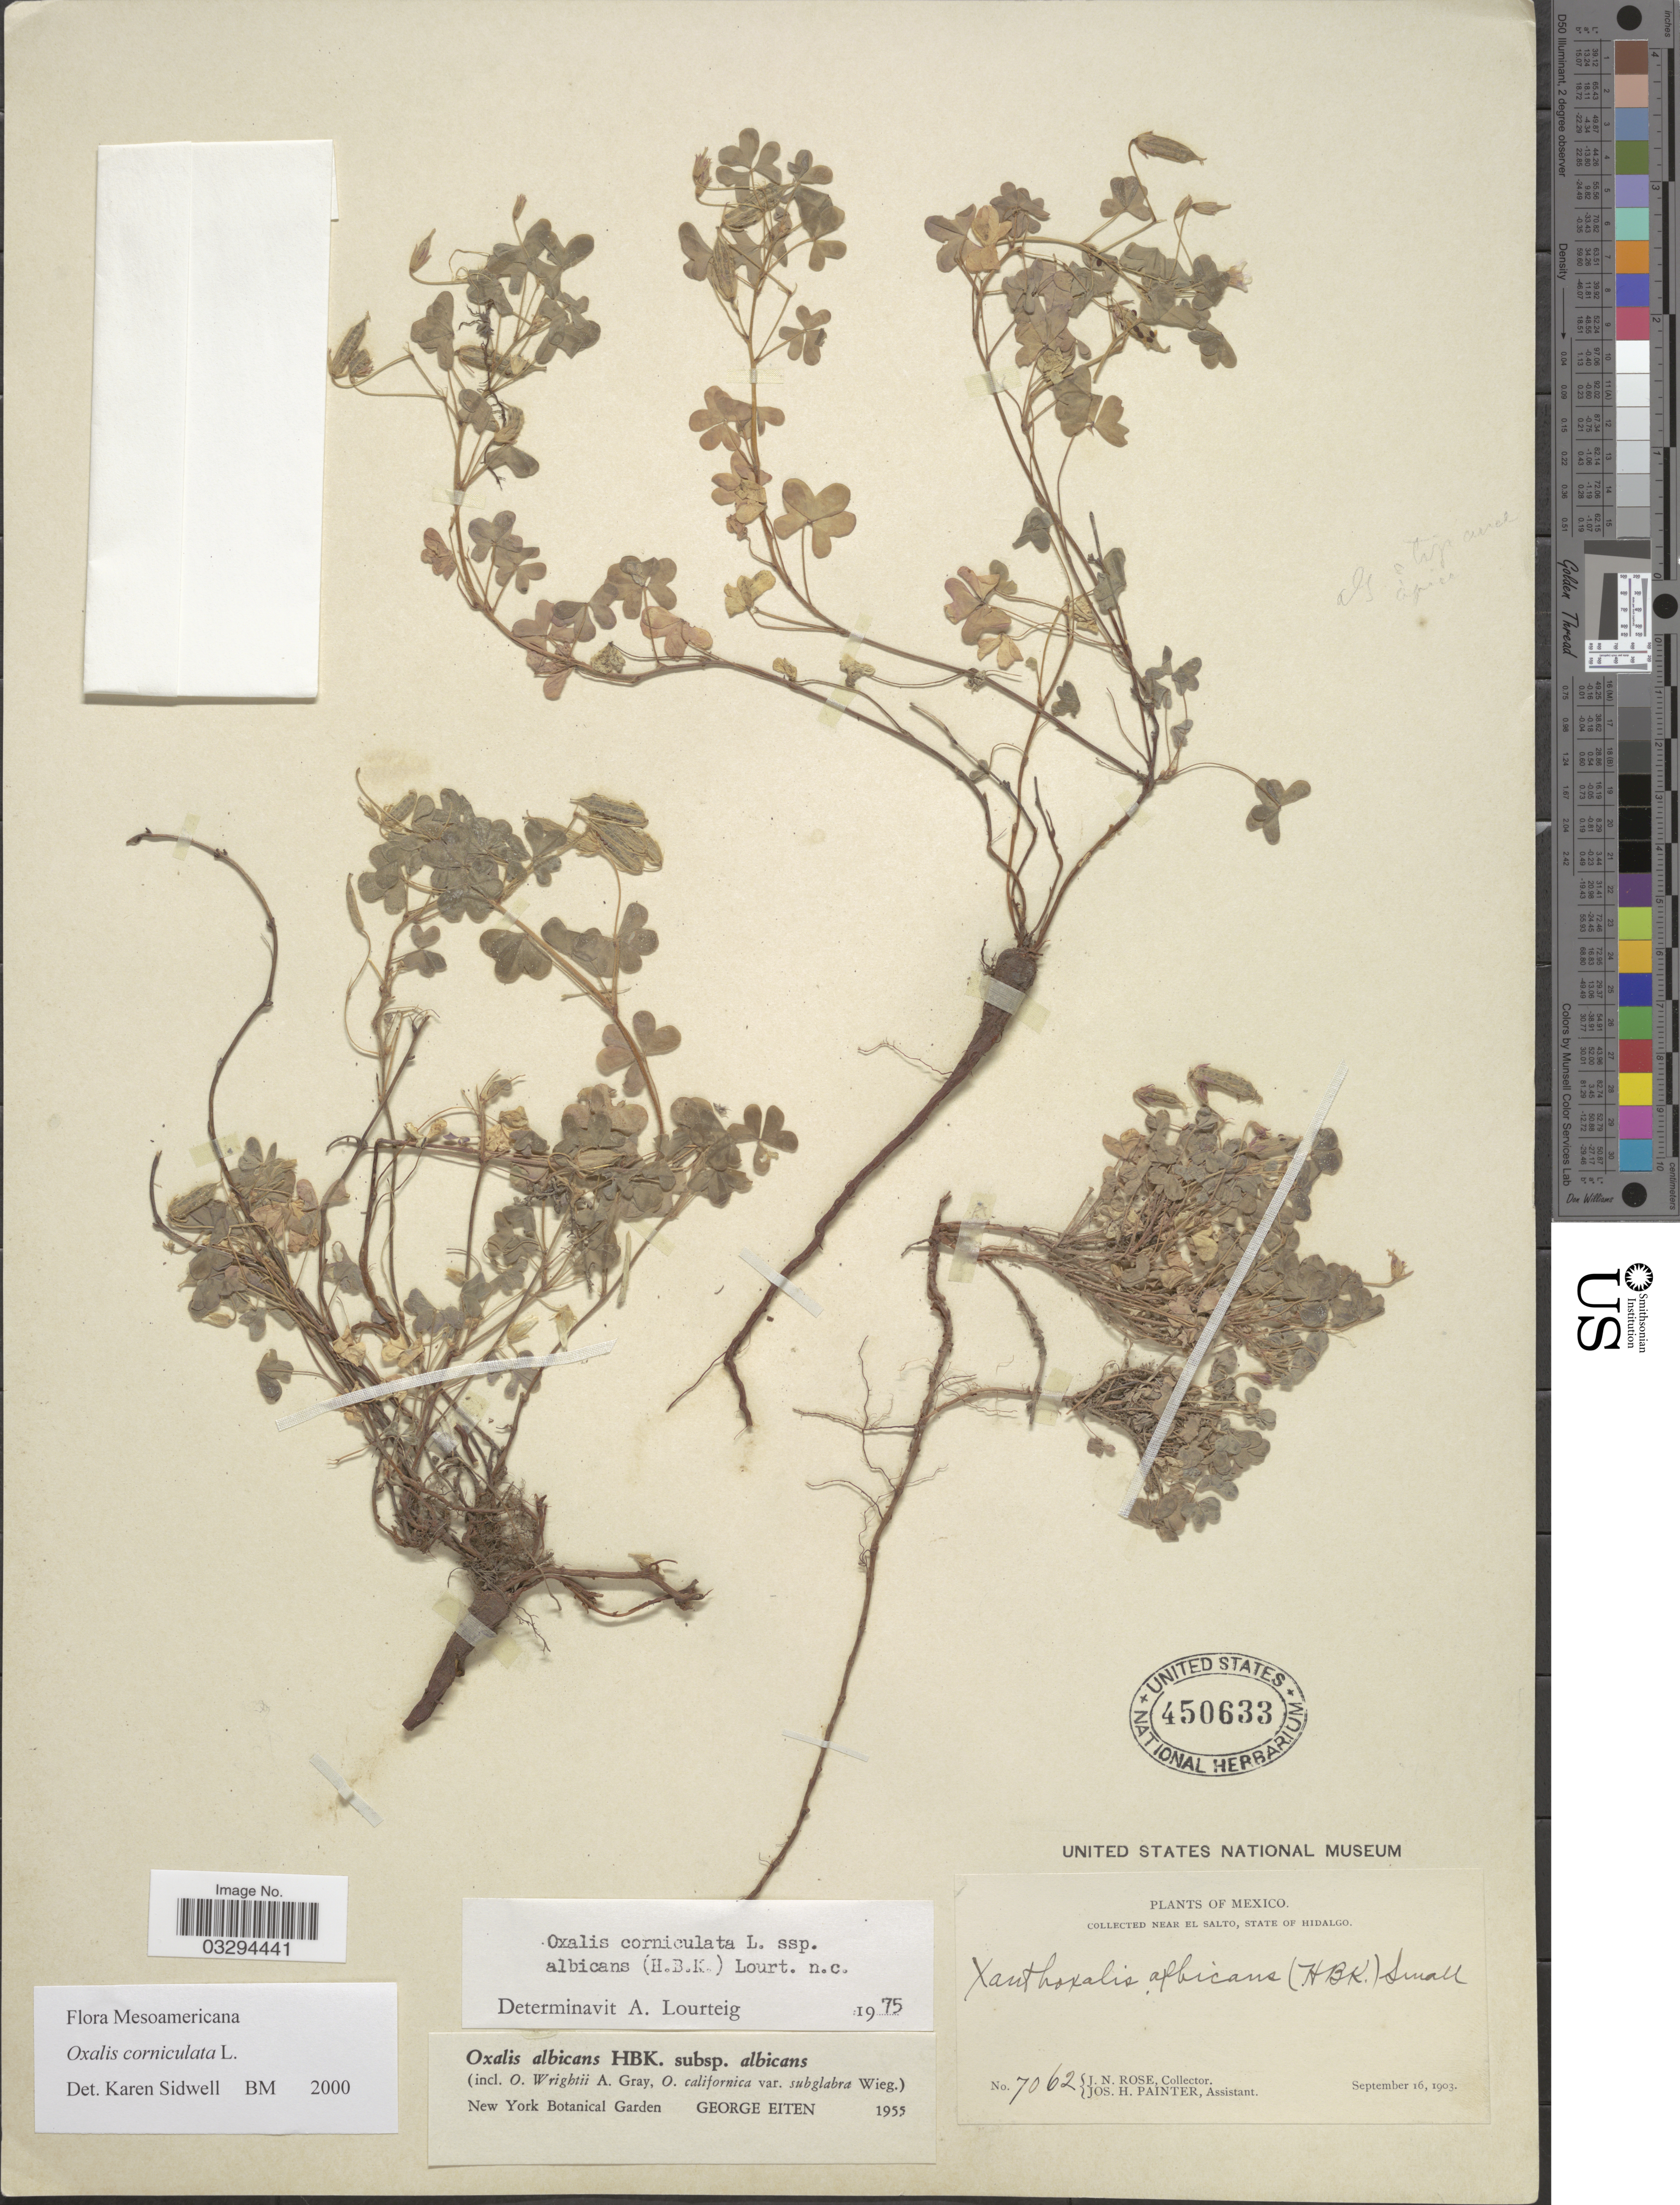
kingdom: Plantae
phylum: Tracheophyta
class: Magnoliopsida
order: Oxalidales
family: Oxalidaceae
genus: Oxalis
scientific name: Oxalis corniculata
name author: L.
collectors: J. N. Rose & J. H. Painter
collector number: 7062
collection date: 1903-09-16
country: Mexico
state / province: Hidalgo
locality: Near El Salto.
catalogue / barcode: US 450633